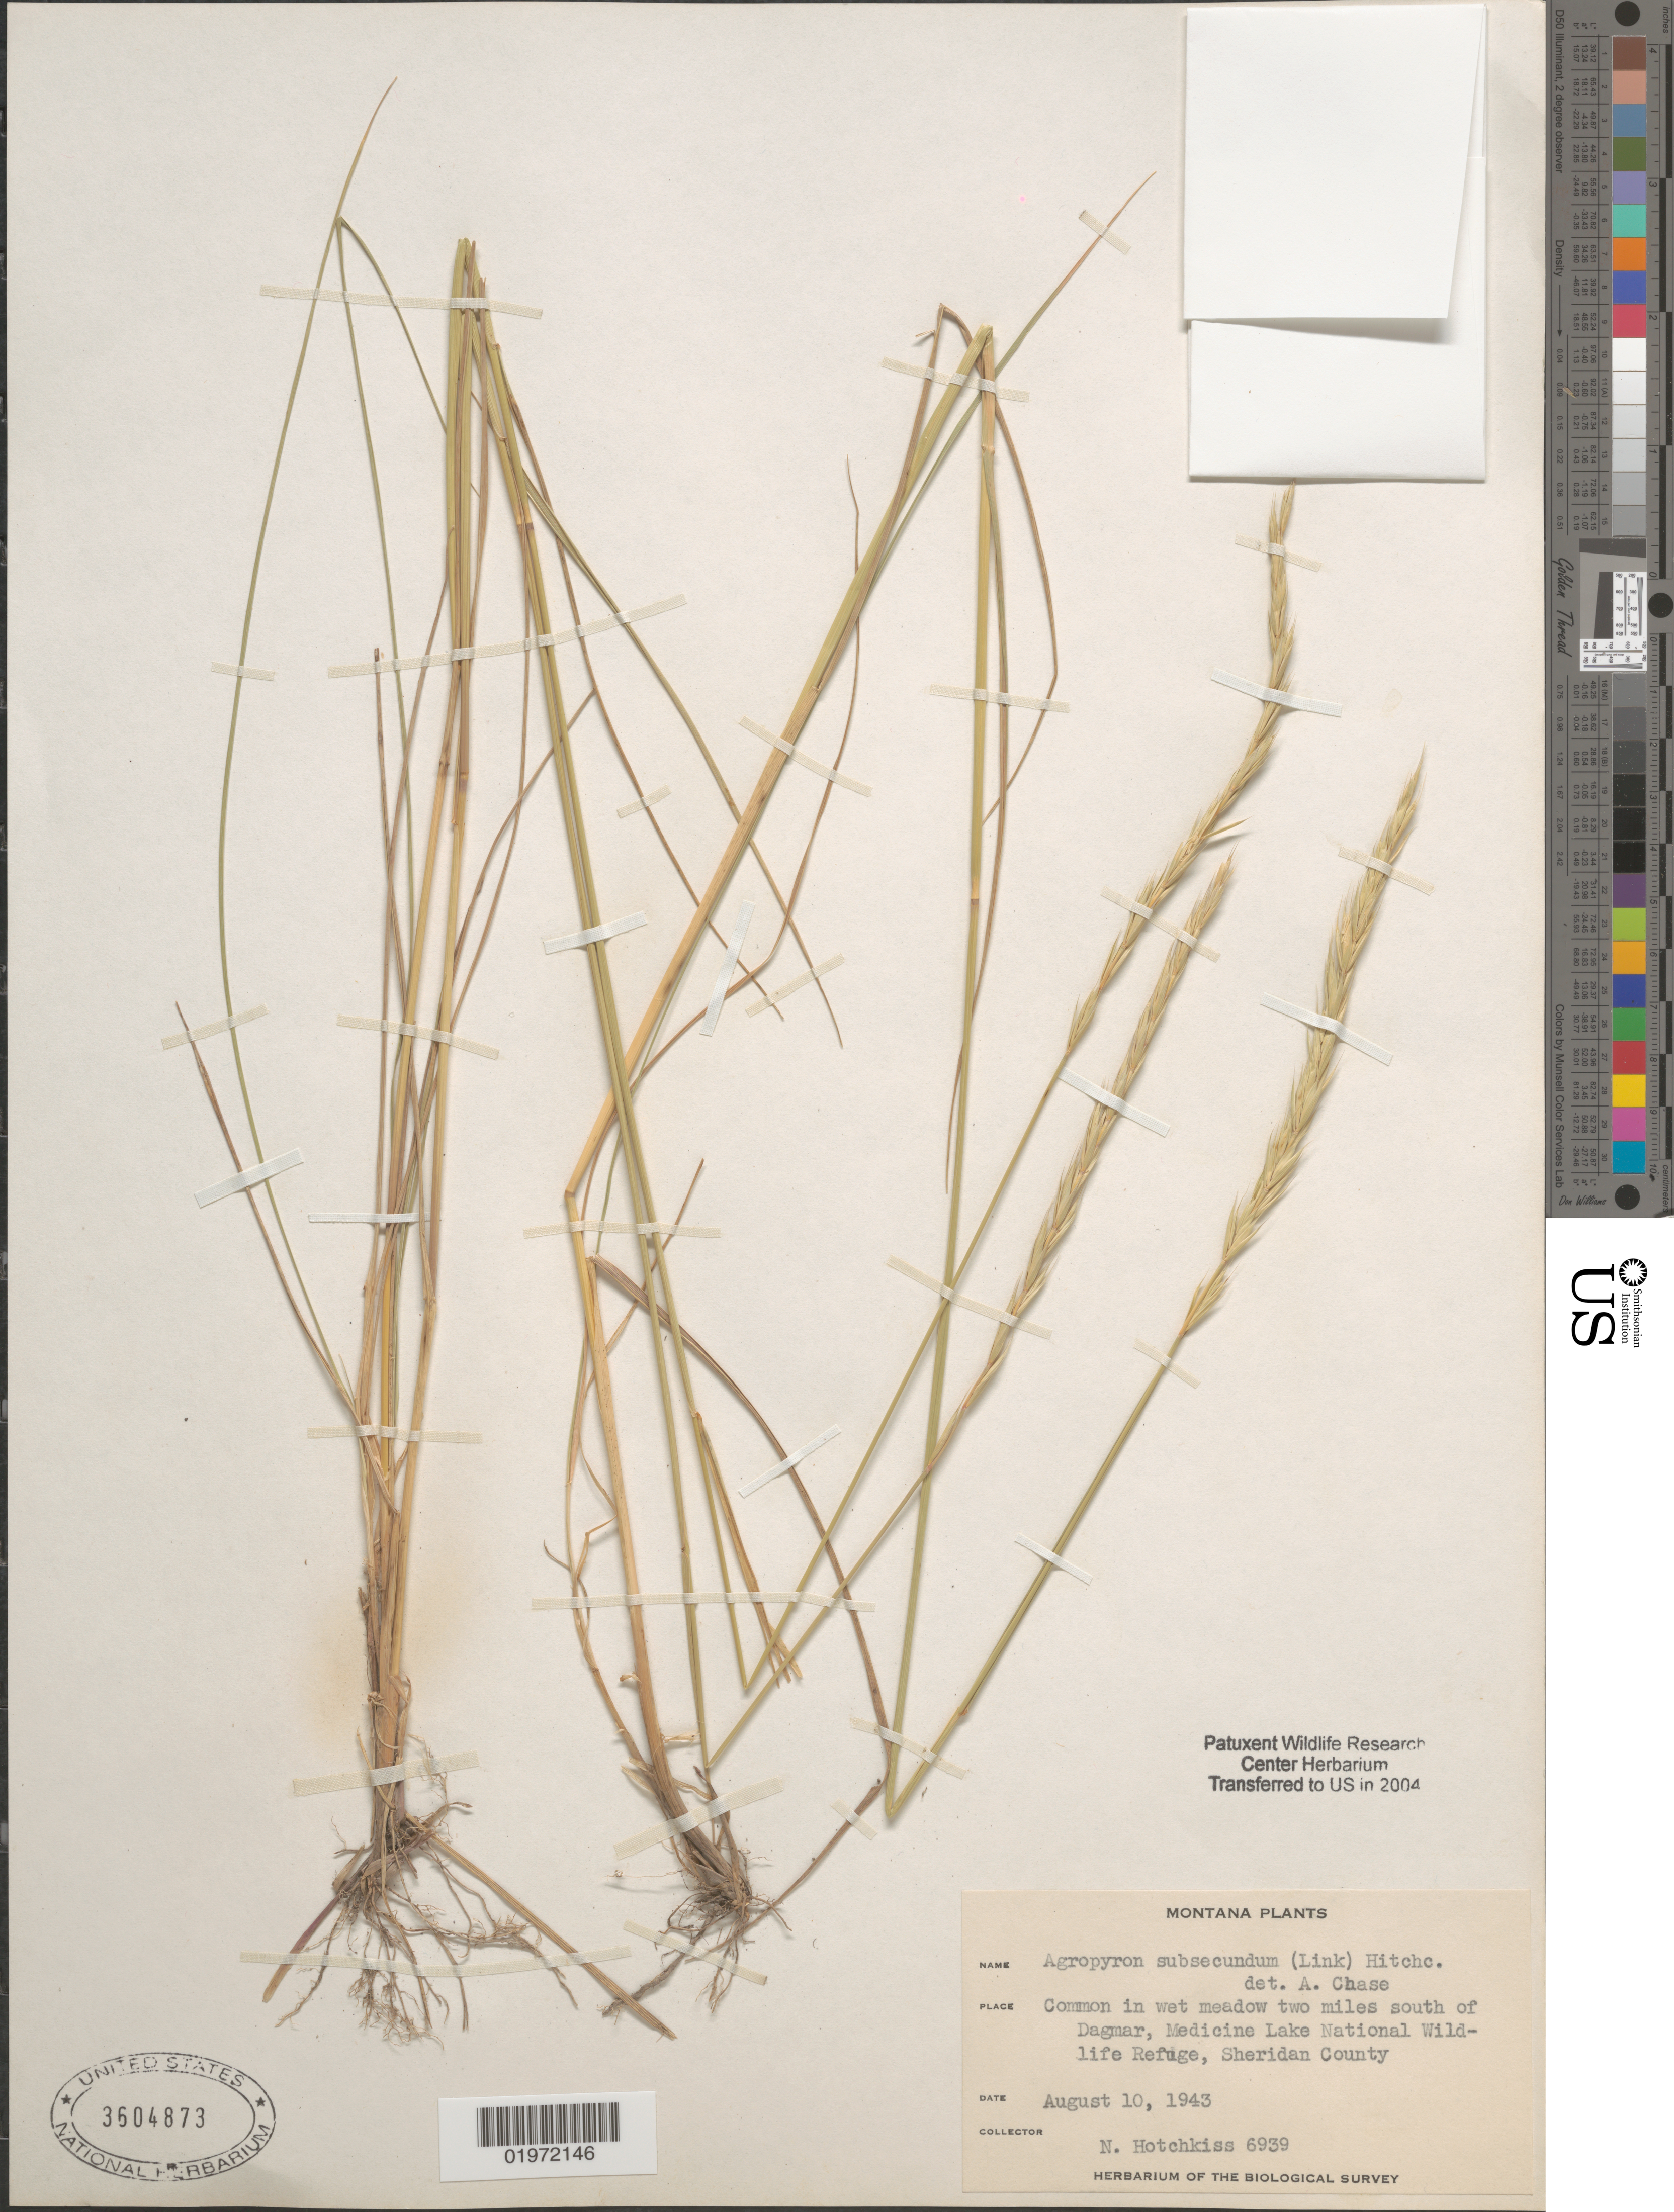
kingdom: Plantae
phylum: Tracheophyta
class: Liliopsida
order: Poales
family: Poaceae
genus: Elymus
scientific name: Elymus trachycaulus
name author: (Link) Gould ex Shinners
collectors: N. Hotchkiss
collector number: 6939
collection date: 1943-08-10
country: United States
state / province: Montana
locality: Common in wet meadow two miles south of Dagmar, Medicine Lake National Wildlife Refuge, Sheridan County. Herbarium of The Biological Survey.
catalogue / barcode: US 3604873